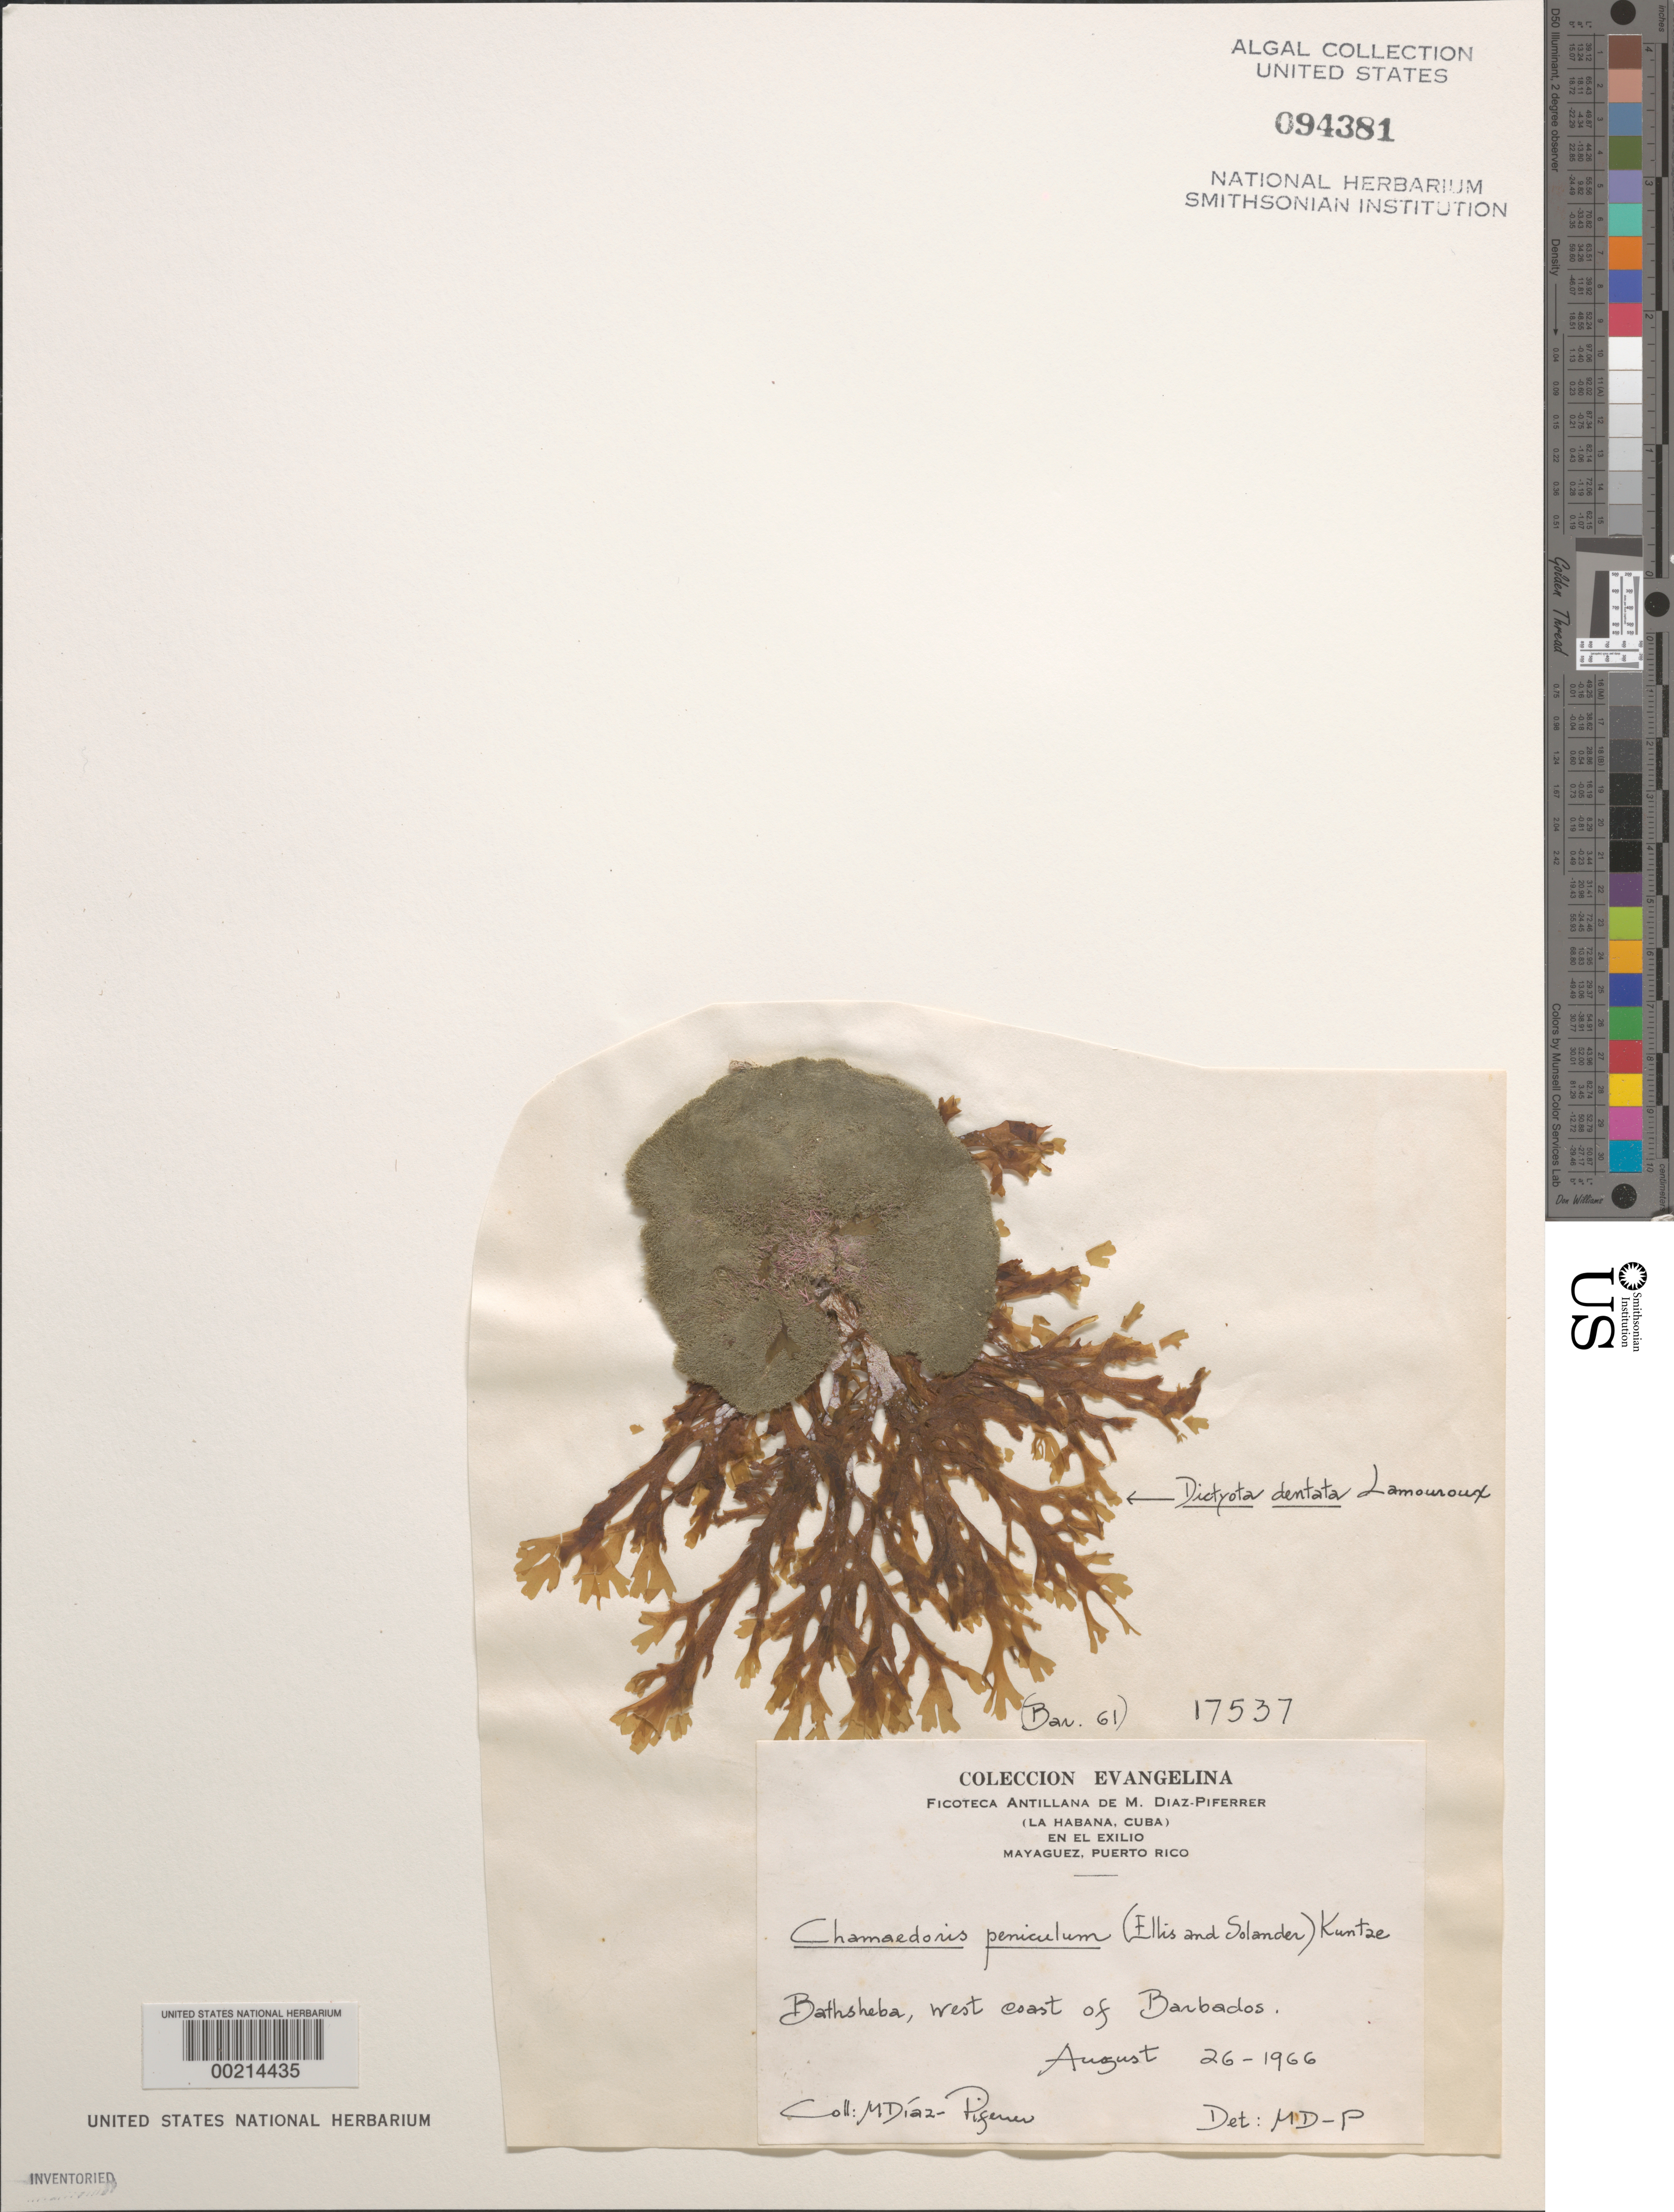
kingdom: Plantae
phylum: Chlorophyta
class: Ulvophyceae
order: Siphonocladales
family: Siphonocladaceae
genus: Chamaedoris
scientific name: Chamaedoris peniculum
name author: (J. Ellis & Sol.) Kuntze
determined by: Diaz-Piferrer, M.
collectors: M. Diaz-Piferrer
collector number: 17537 & BAR. 61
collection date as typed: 26 Aug 1966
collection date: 1966-08-26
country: Barbados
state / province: Saint Joseph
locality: Bathsheba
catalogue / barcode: US 94381